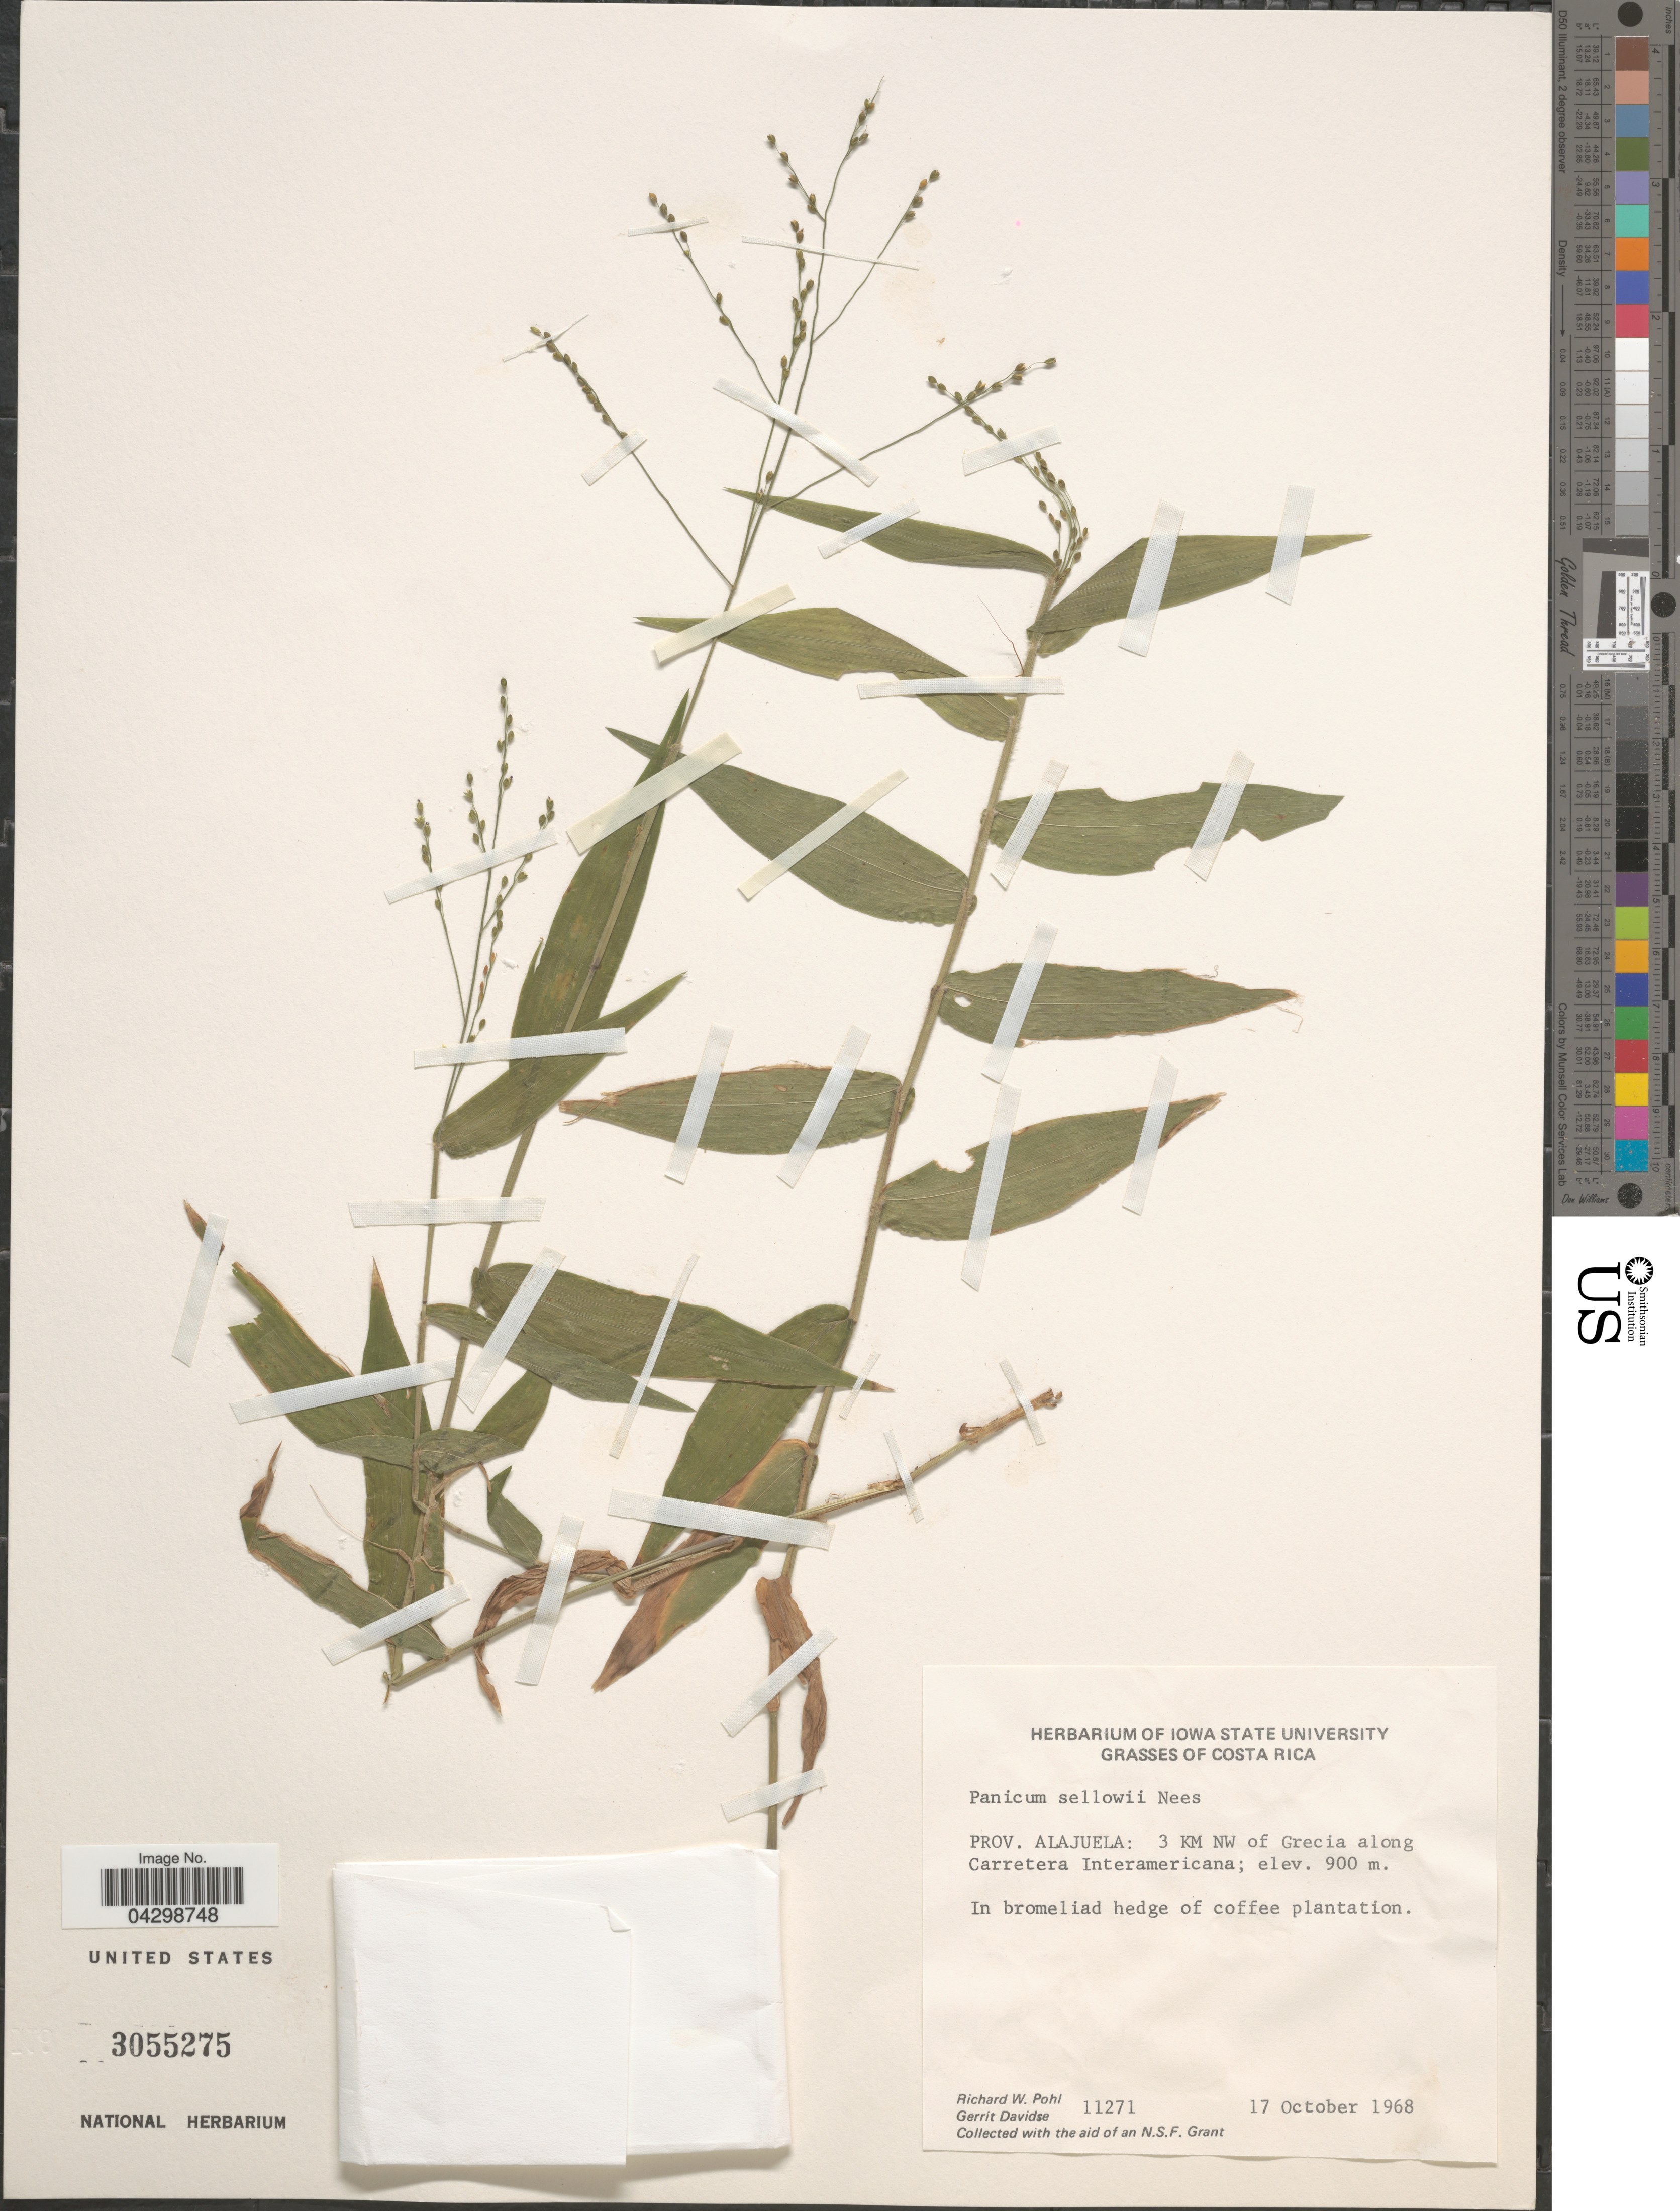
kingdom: Plantae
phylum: Tracheophyta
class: Liliopsida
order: Poales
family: Poaceae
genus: Panicum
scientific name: Panicum sellowii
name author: Nees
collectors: R. W. Pohl & G. Davidse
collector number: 11271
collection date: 1968-10-17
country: Costa Rica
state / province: Alajuela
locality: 3 KM NW of Grecia along Carretera Interamericana.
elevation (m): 900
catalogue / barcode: US 3055275